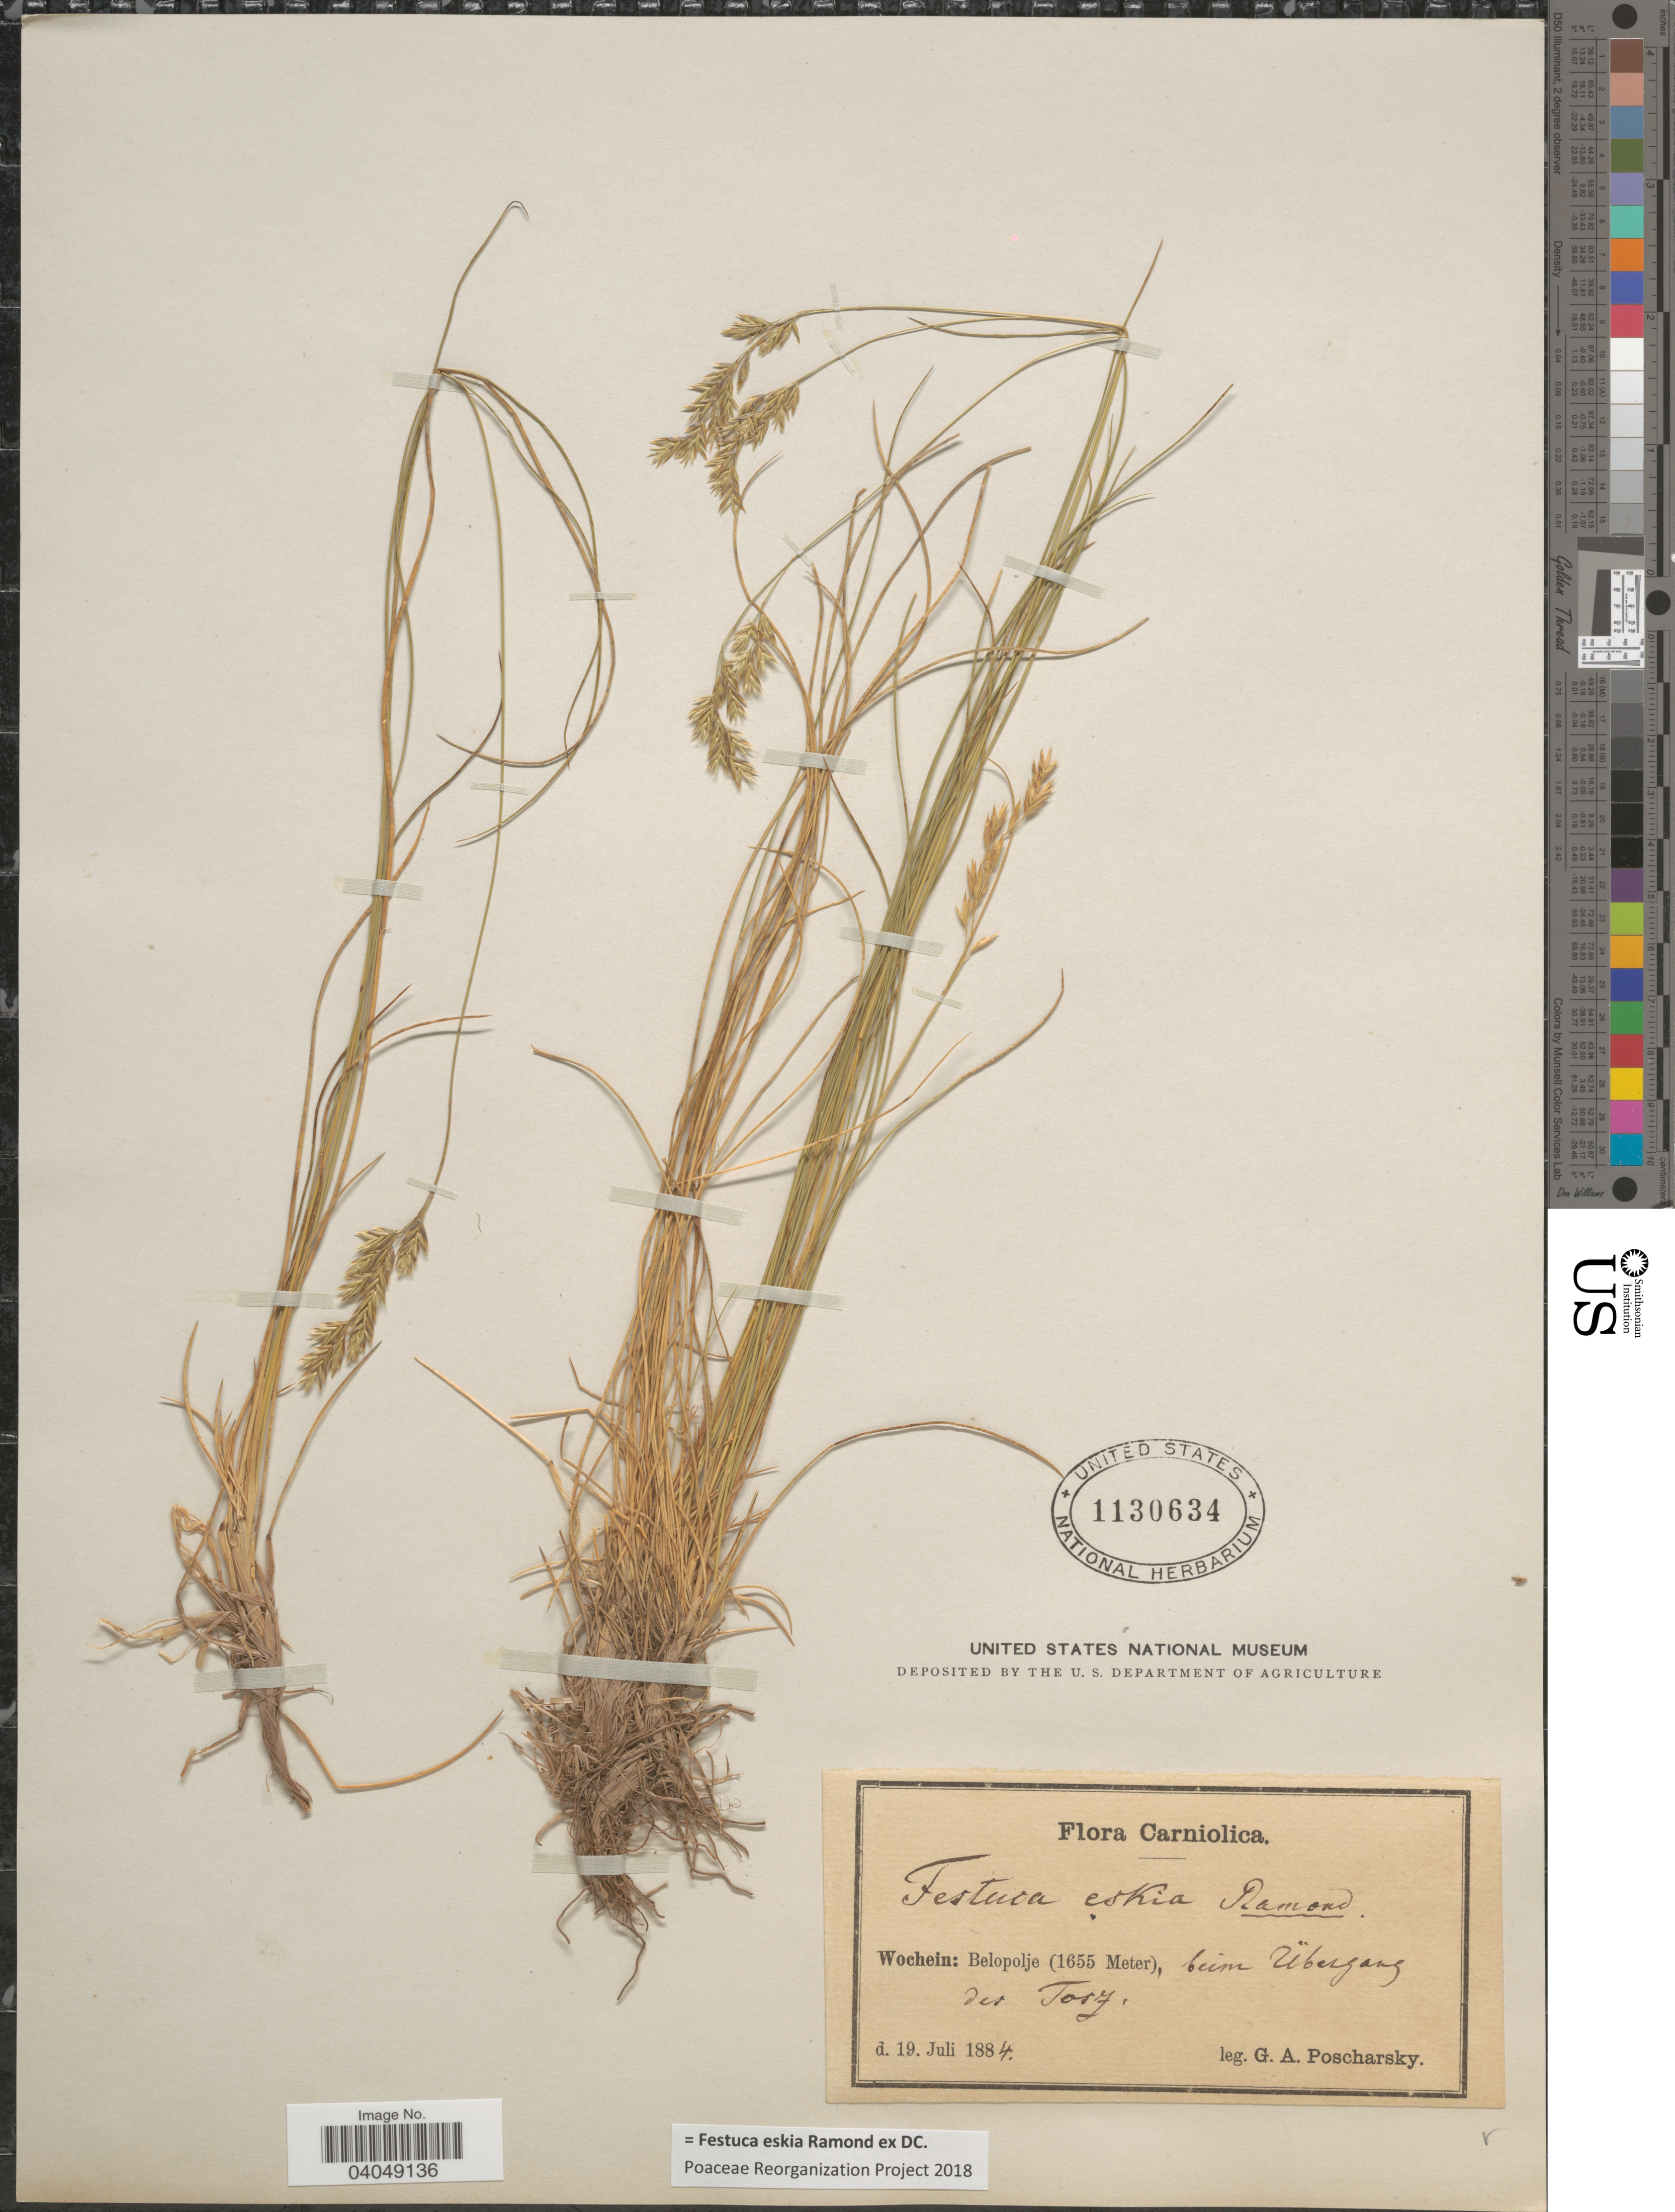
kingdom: Plantae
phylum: Tracheophyta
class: Liliopsida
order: Poales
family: Poaceae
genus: Festuca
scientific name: Festuca eskia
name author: Ramond ex DC.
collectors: G. Poscharsky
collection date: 1884-07-19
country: Slovenia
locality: Carniolica. Wochein: Belopolje, beim Übergang der Torz [interpreted].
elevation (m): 1655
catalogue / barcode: US 1130634